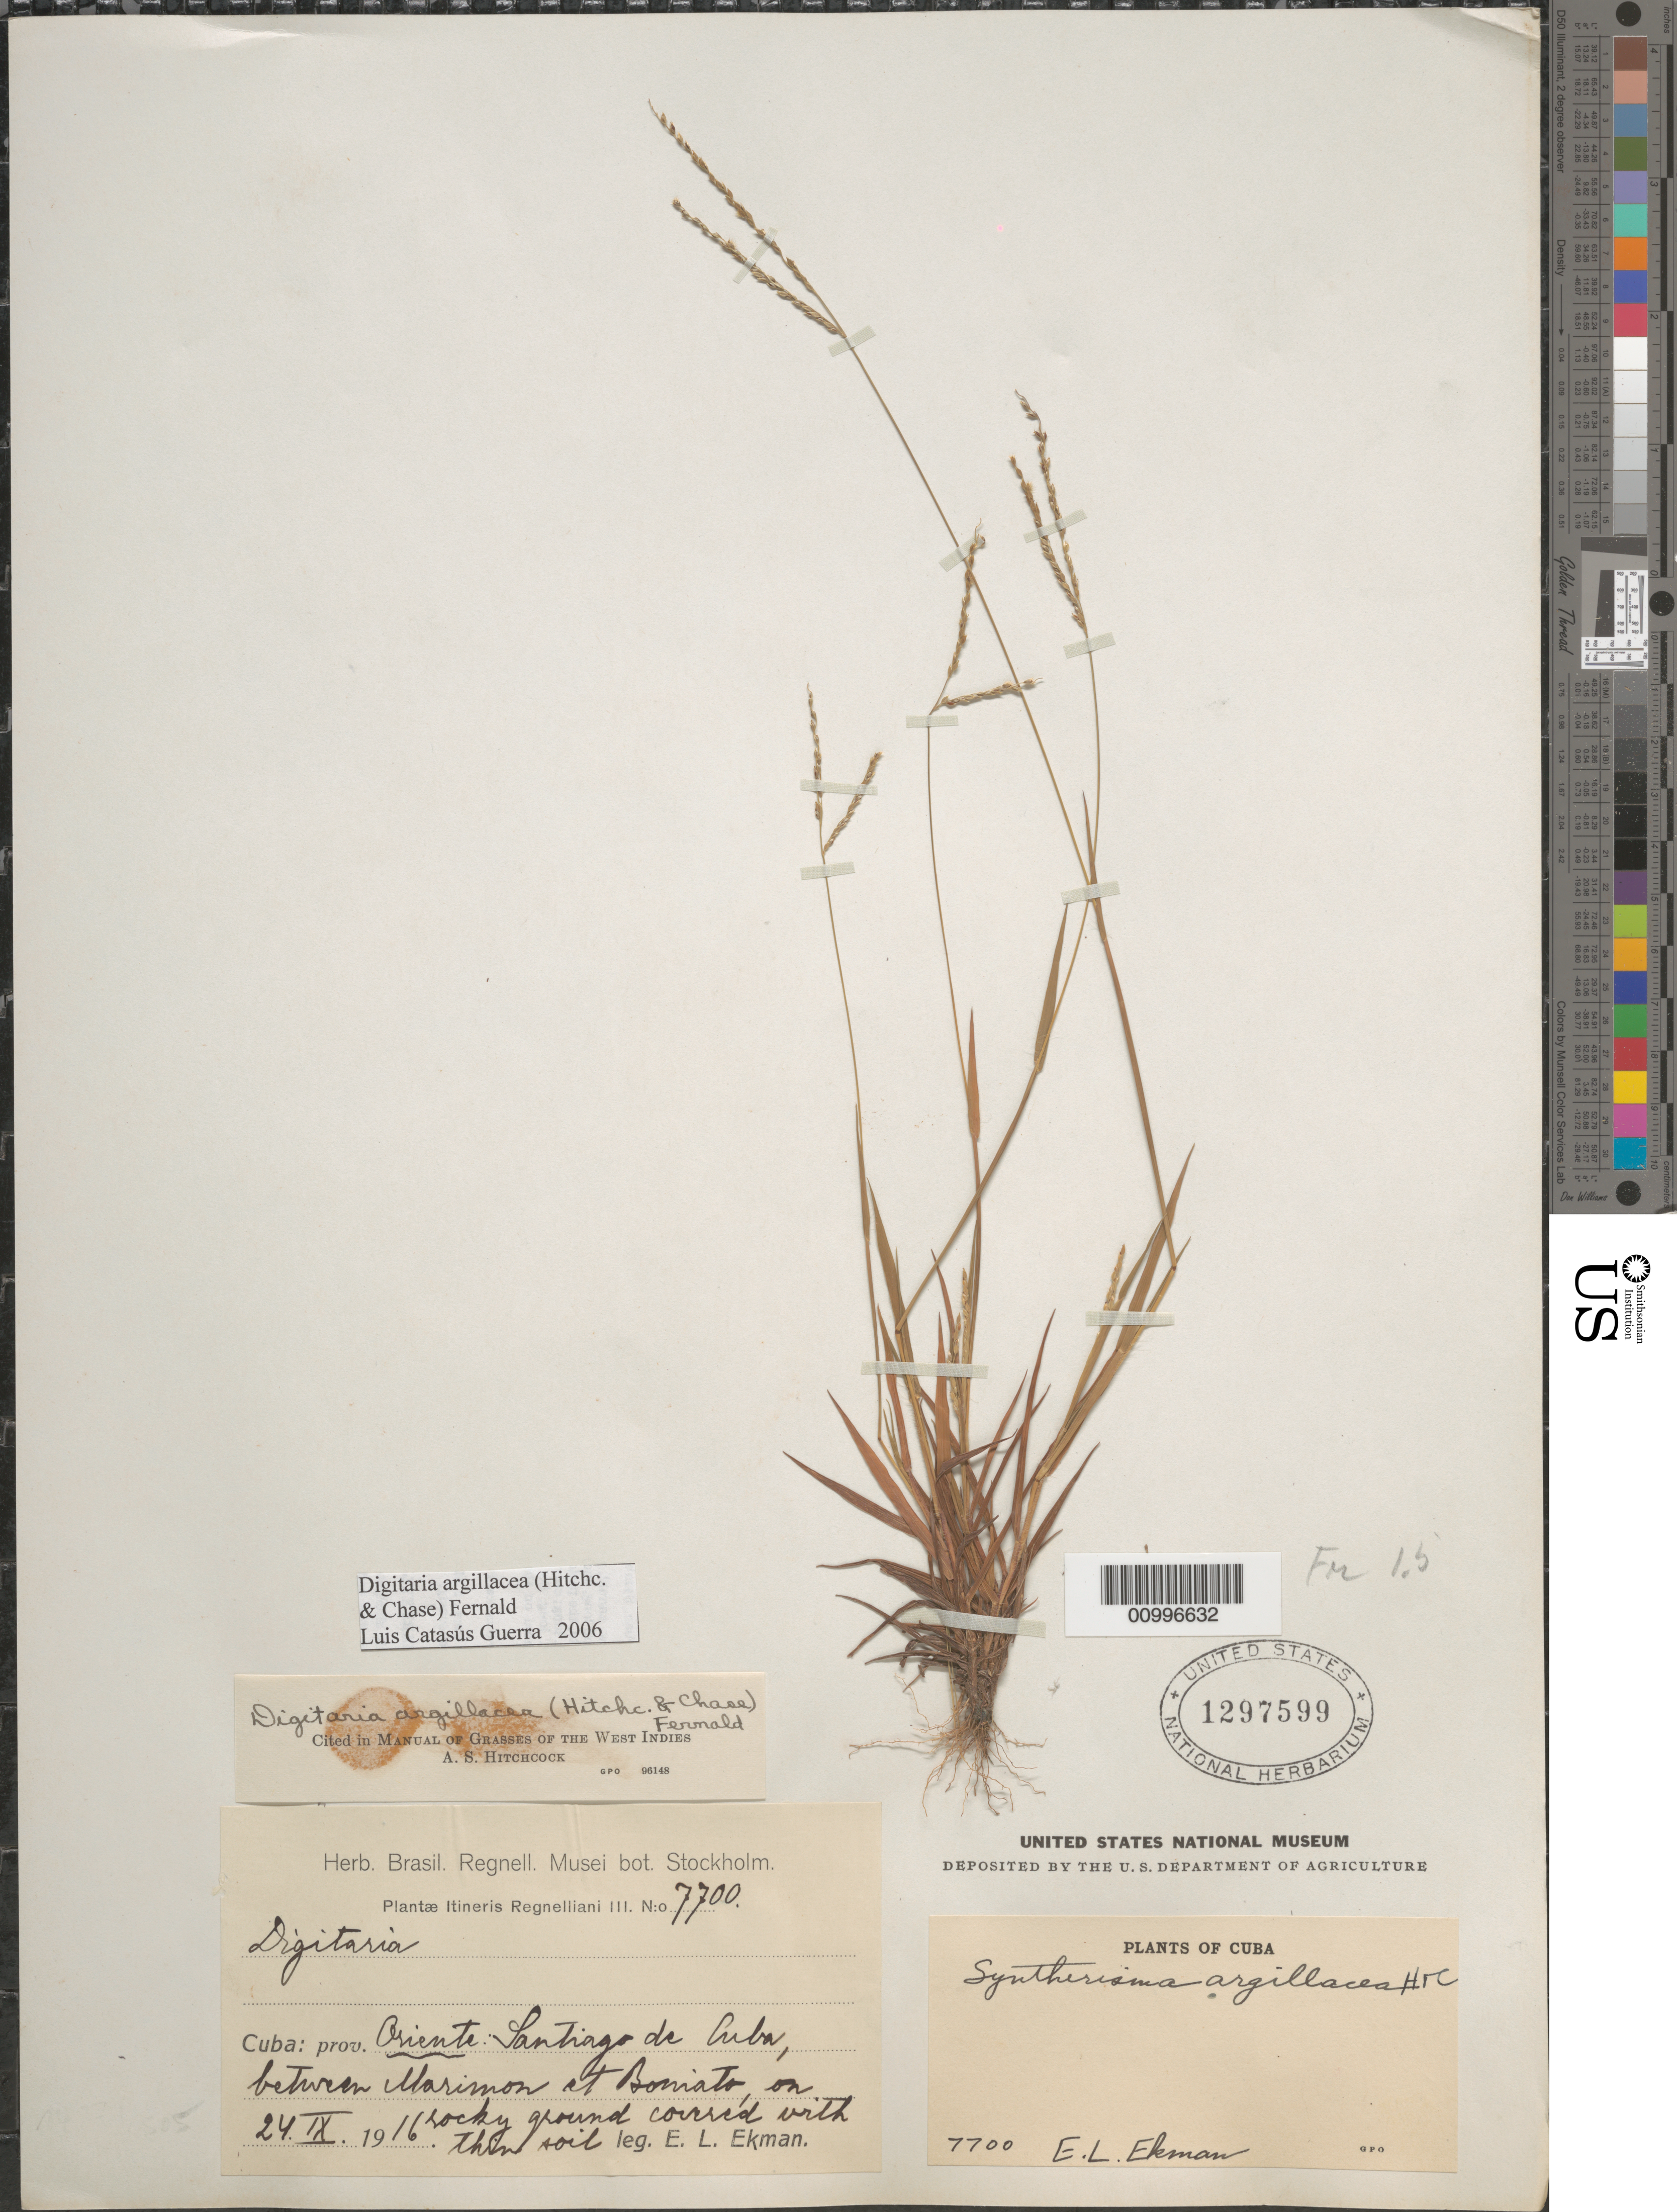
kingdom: Plantae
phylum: Tracheophyta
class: Liliopsida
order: Poales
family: Poaceae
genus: Digitaria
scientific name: Digitaria argillacea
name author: (Hitchc. & Chase) Fernald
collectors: E. L. Ekman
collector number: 7700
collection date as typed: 24 Sep 1916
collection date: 1916-09-24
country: Cuba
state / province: Santiago de Cuba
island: Cuba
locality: Santiago de Cuba [Oriente]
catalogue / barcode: US 1297599